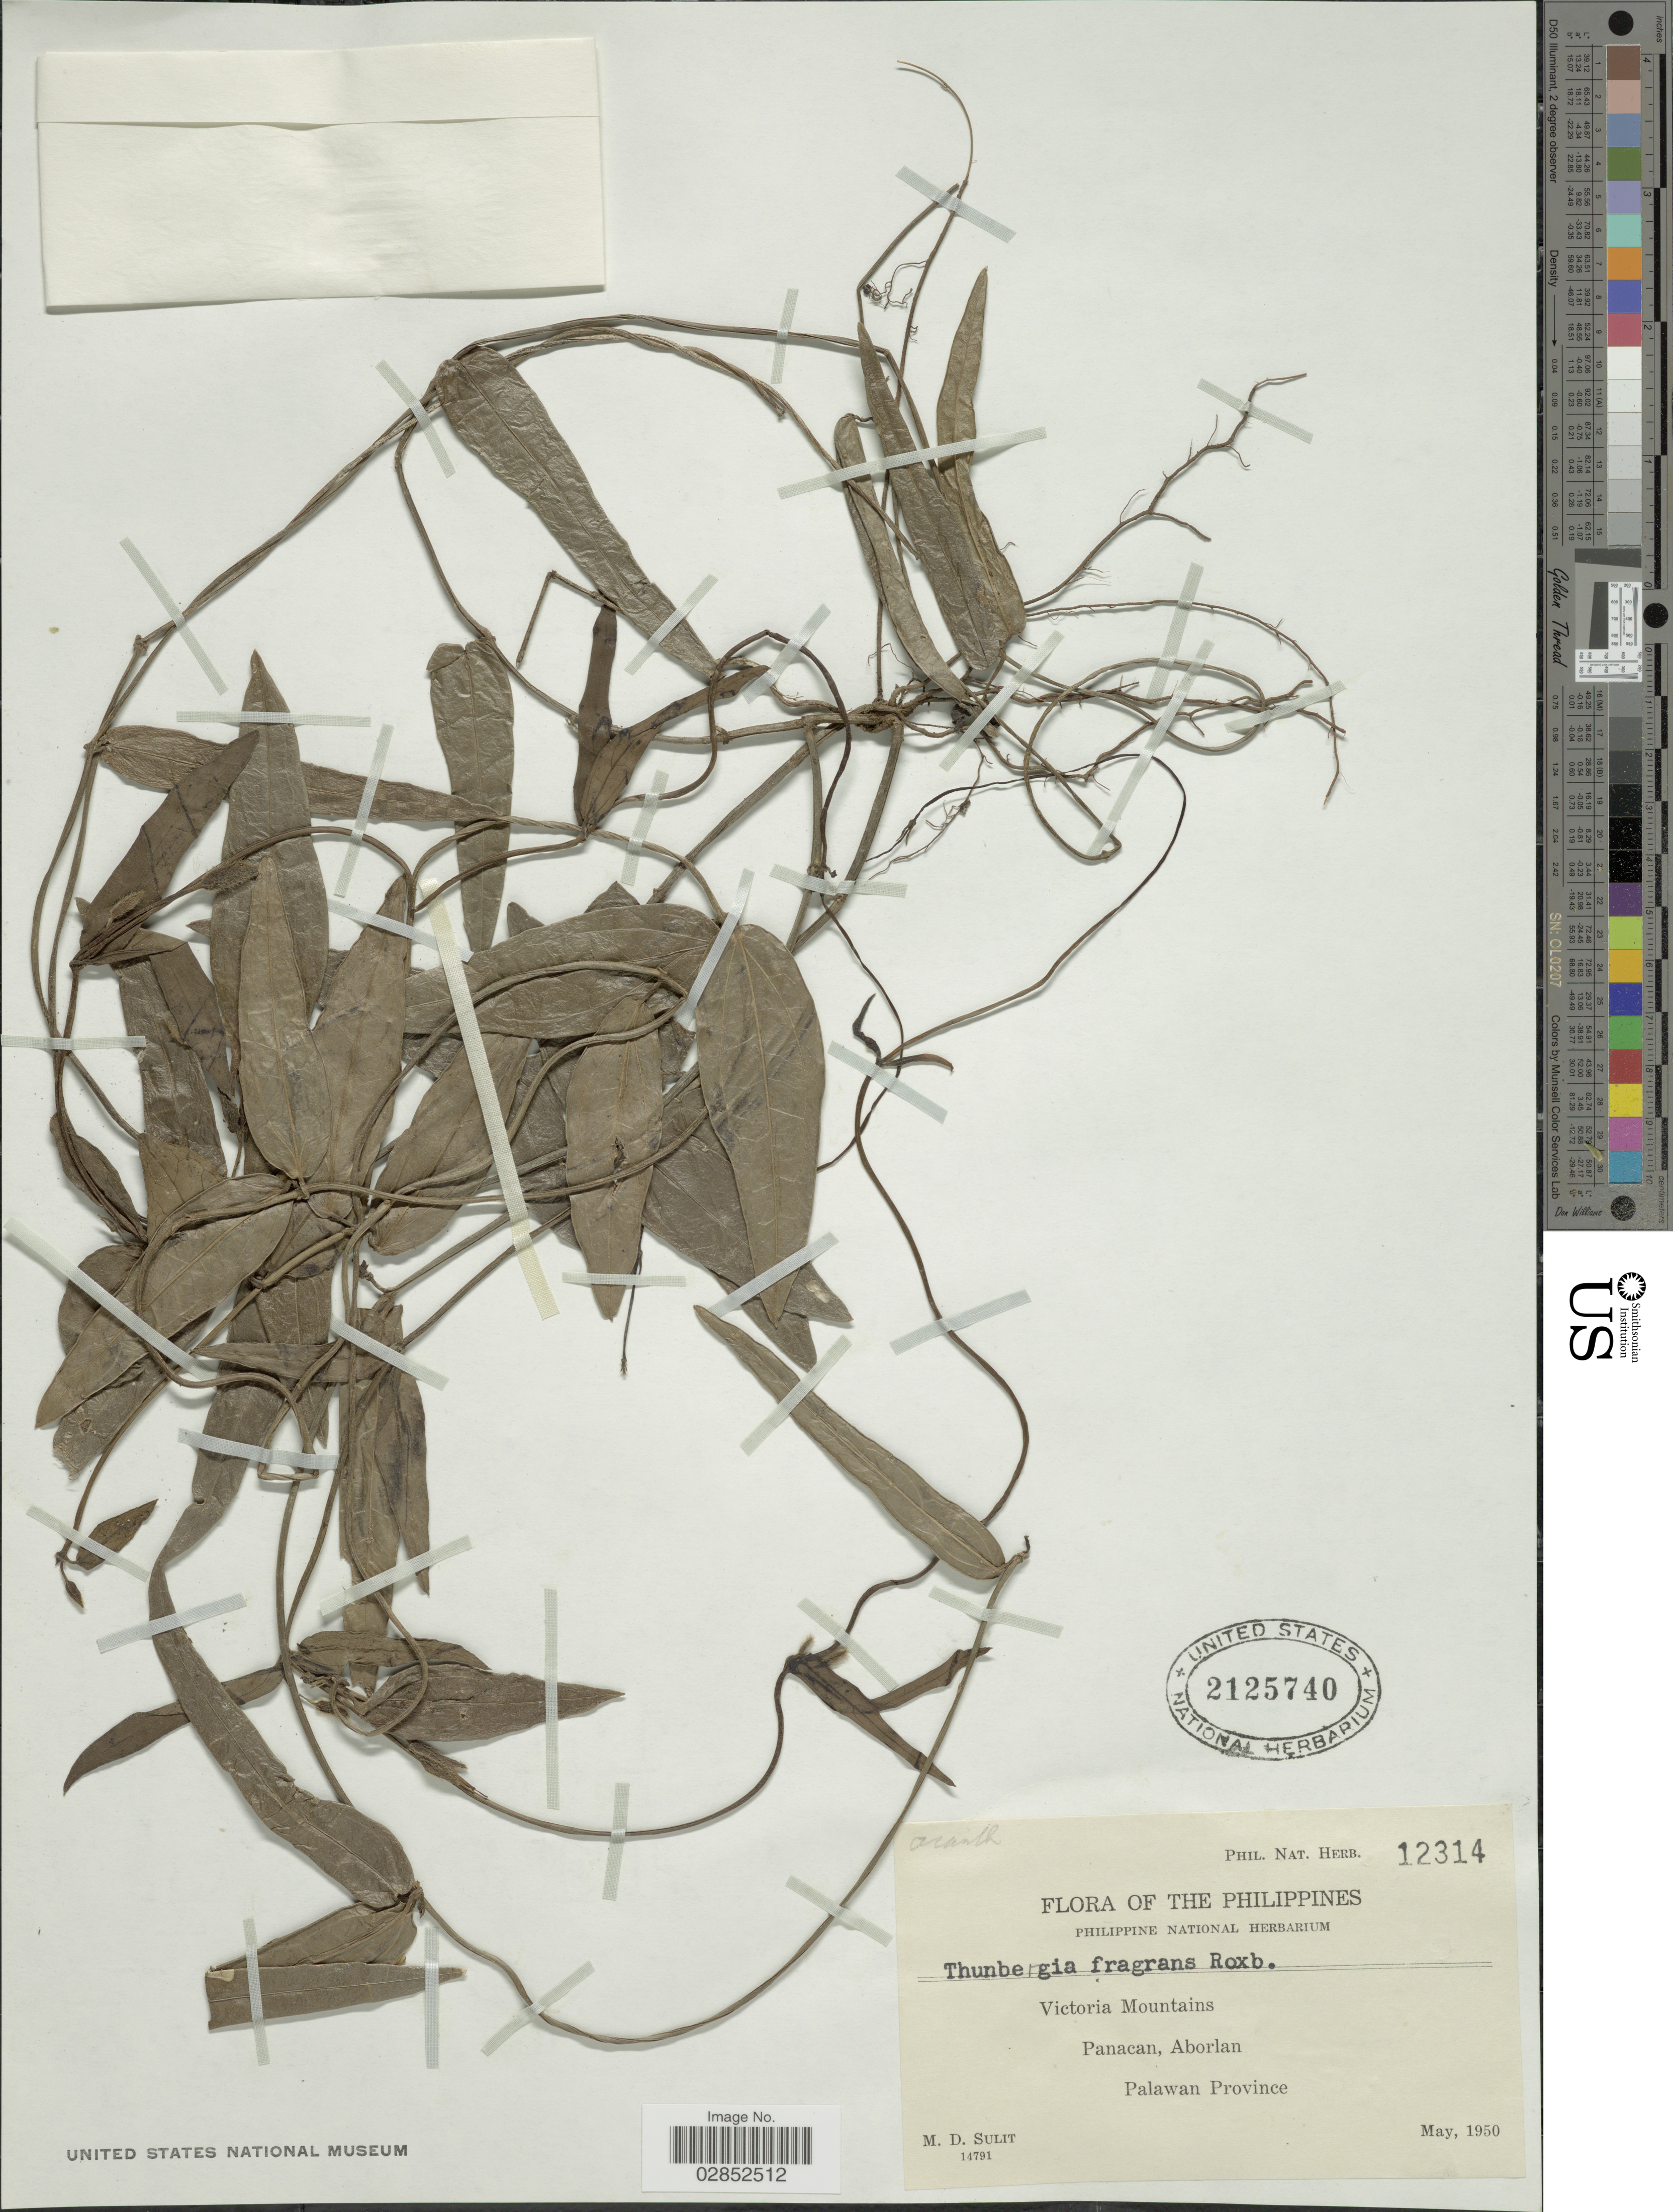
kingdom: Plantae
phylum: Tracheophyta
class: Magnoliopsida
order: Lamiales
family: Acanthaceae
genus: Thunbergia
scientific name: Thunbergia fragrans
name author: Roxb.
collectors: M. Sulit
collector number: Phil. Nat. Herb. 12314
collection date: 1950-05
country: Philippines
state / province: Mimaropa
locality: Victoria Mountains, Panacan, Aborlan, Palawan Province.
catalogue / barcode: US 2125740